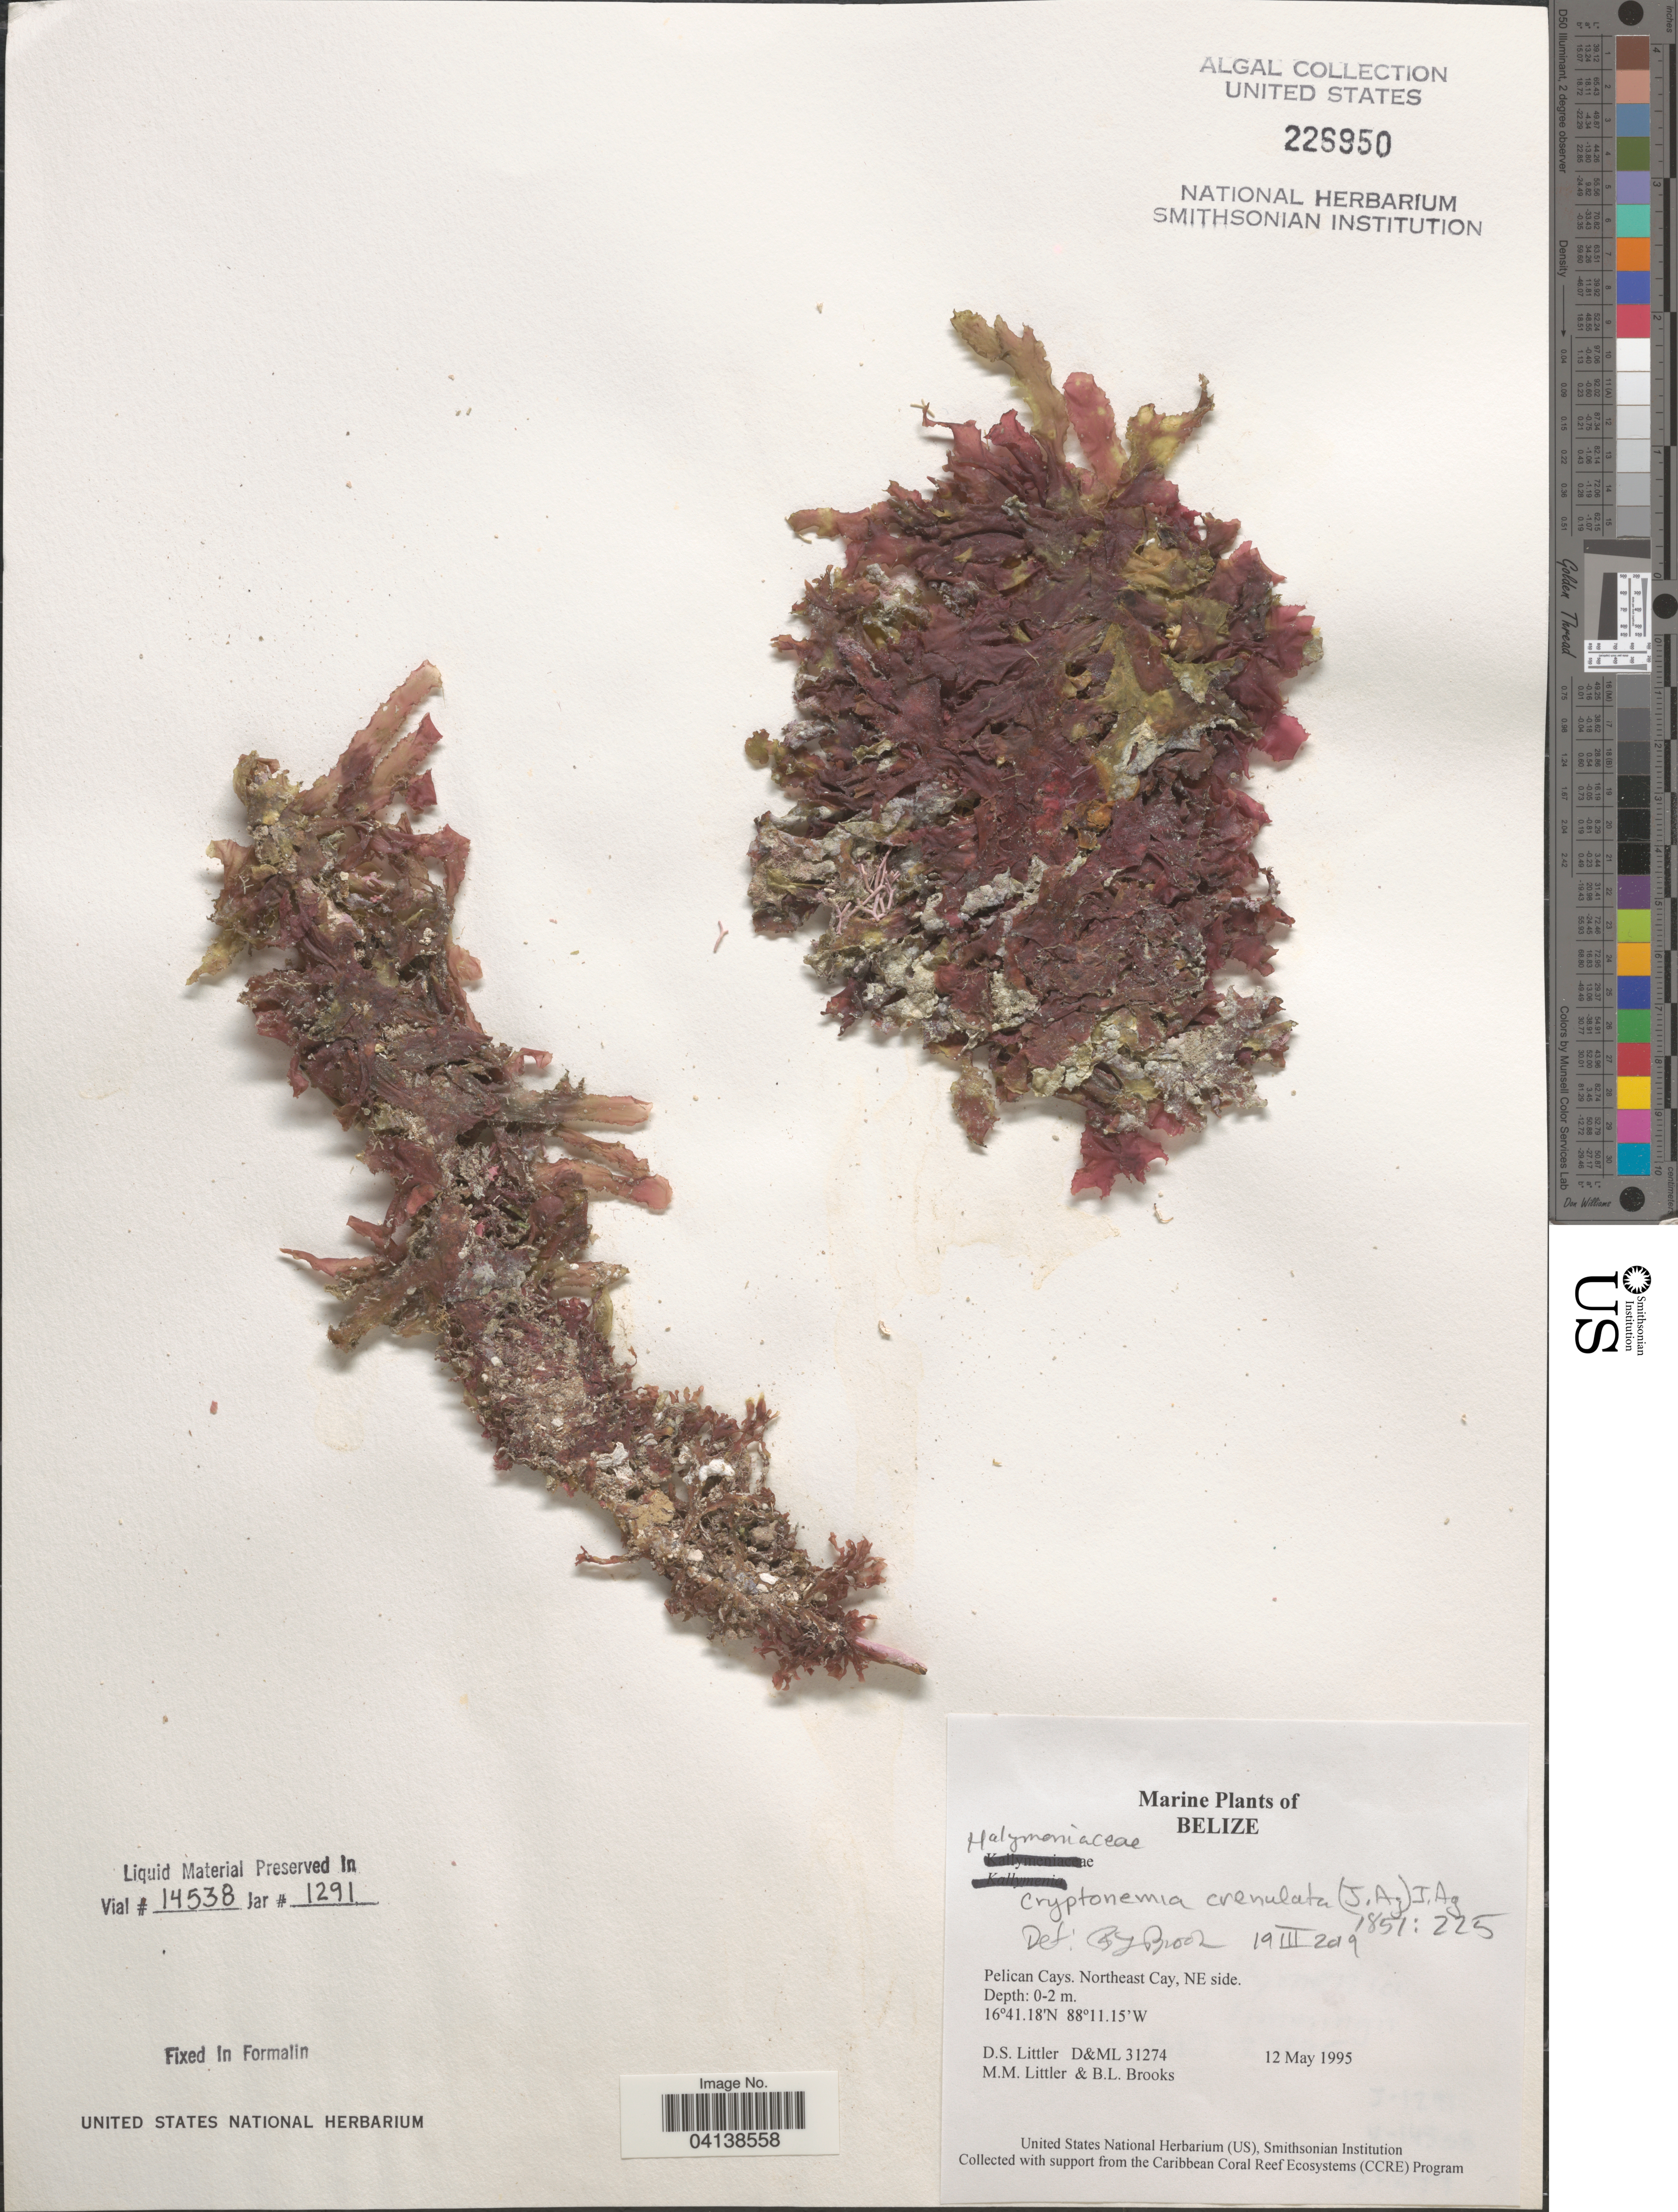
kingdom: Plantae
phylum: Rhodophyta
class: Florideophyceae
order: Halymeniales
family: Halymeniaceae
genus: Cryptonemia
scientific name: Cryptonemia crenulata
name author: (J. Agardh) J. Agardh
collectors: D. S. Littler & B. Brooks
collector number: D&ML31274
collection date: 1995-05-12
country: Belize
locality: Pelican Cays. Northeast Cay, NE side.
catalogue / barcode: US 226950